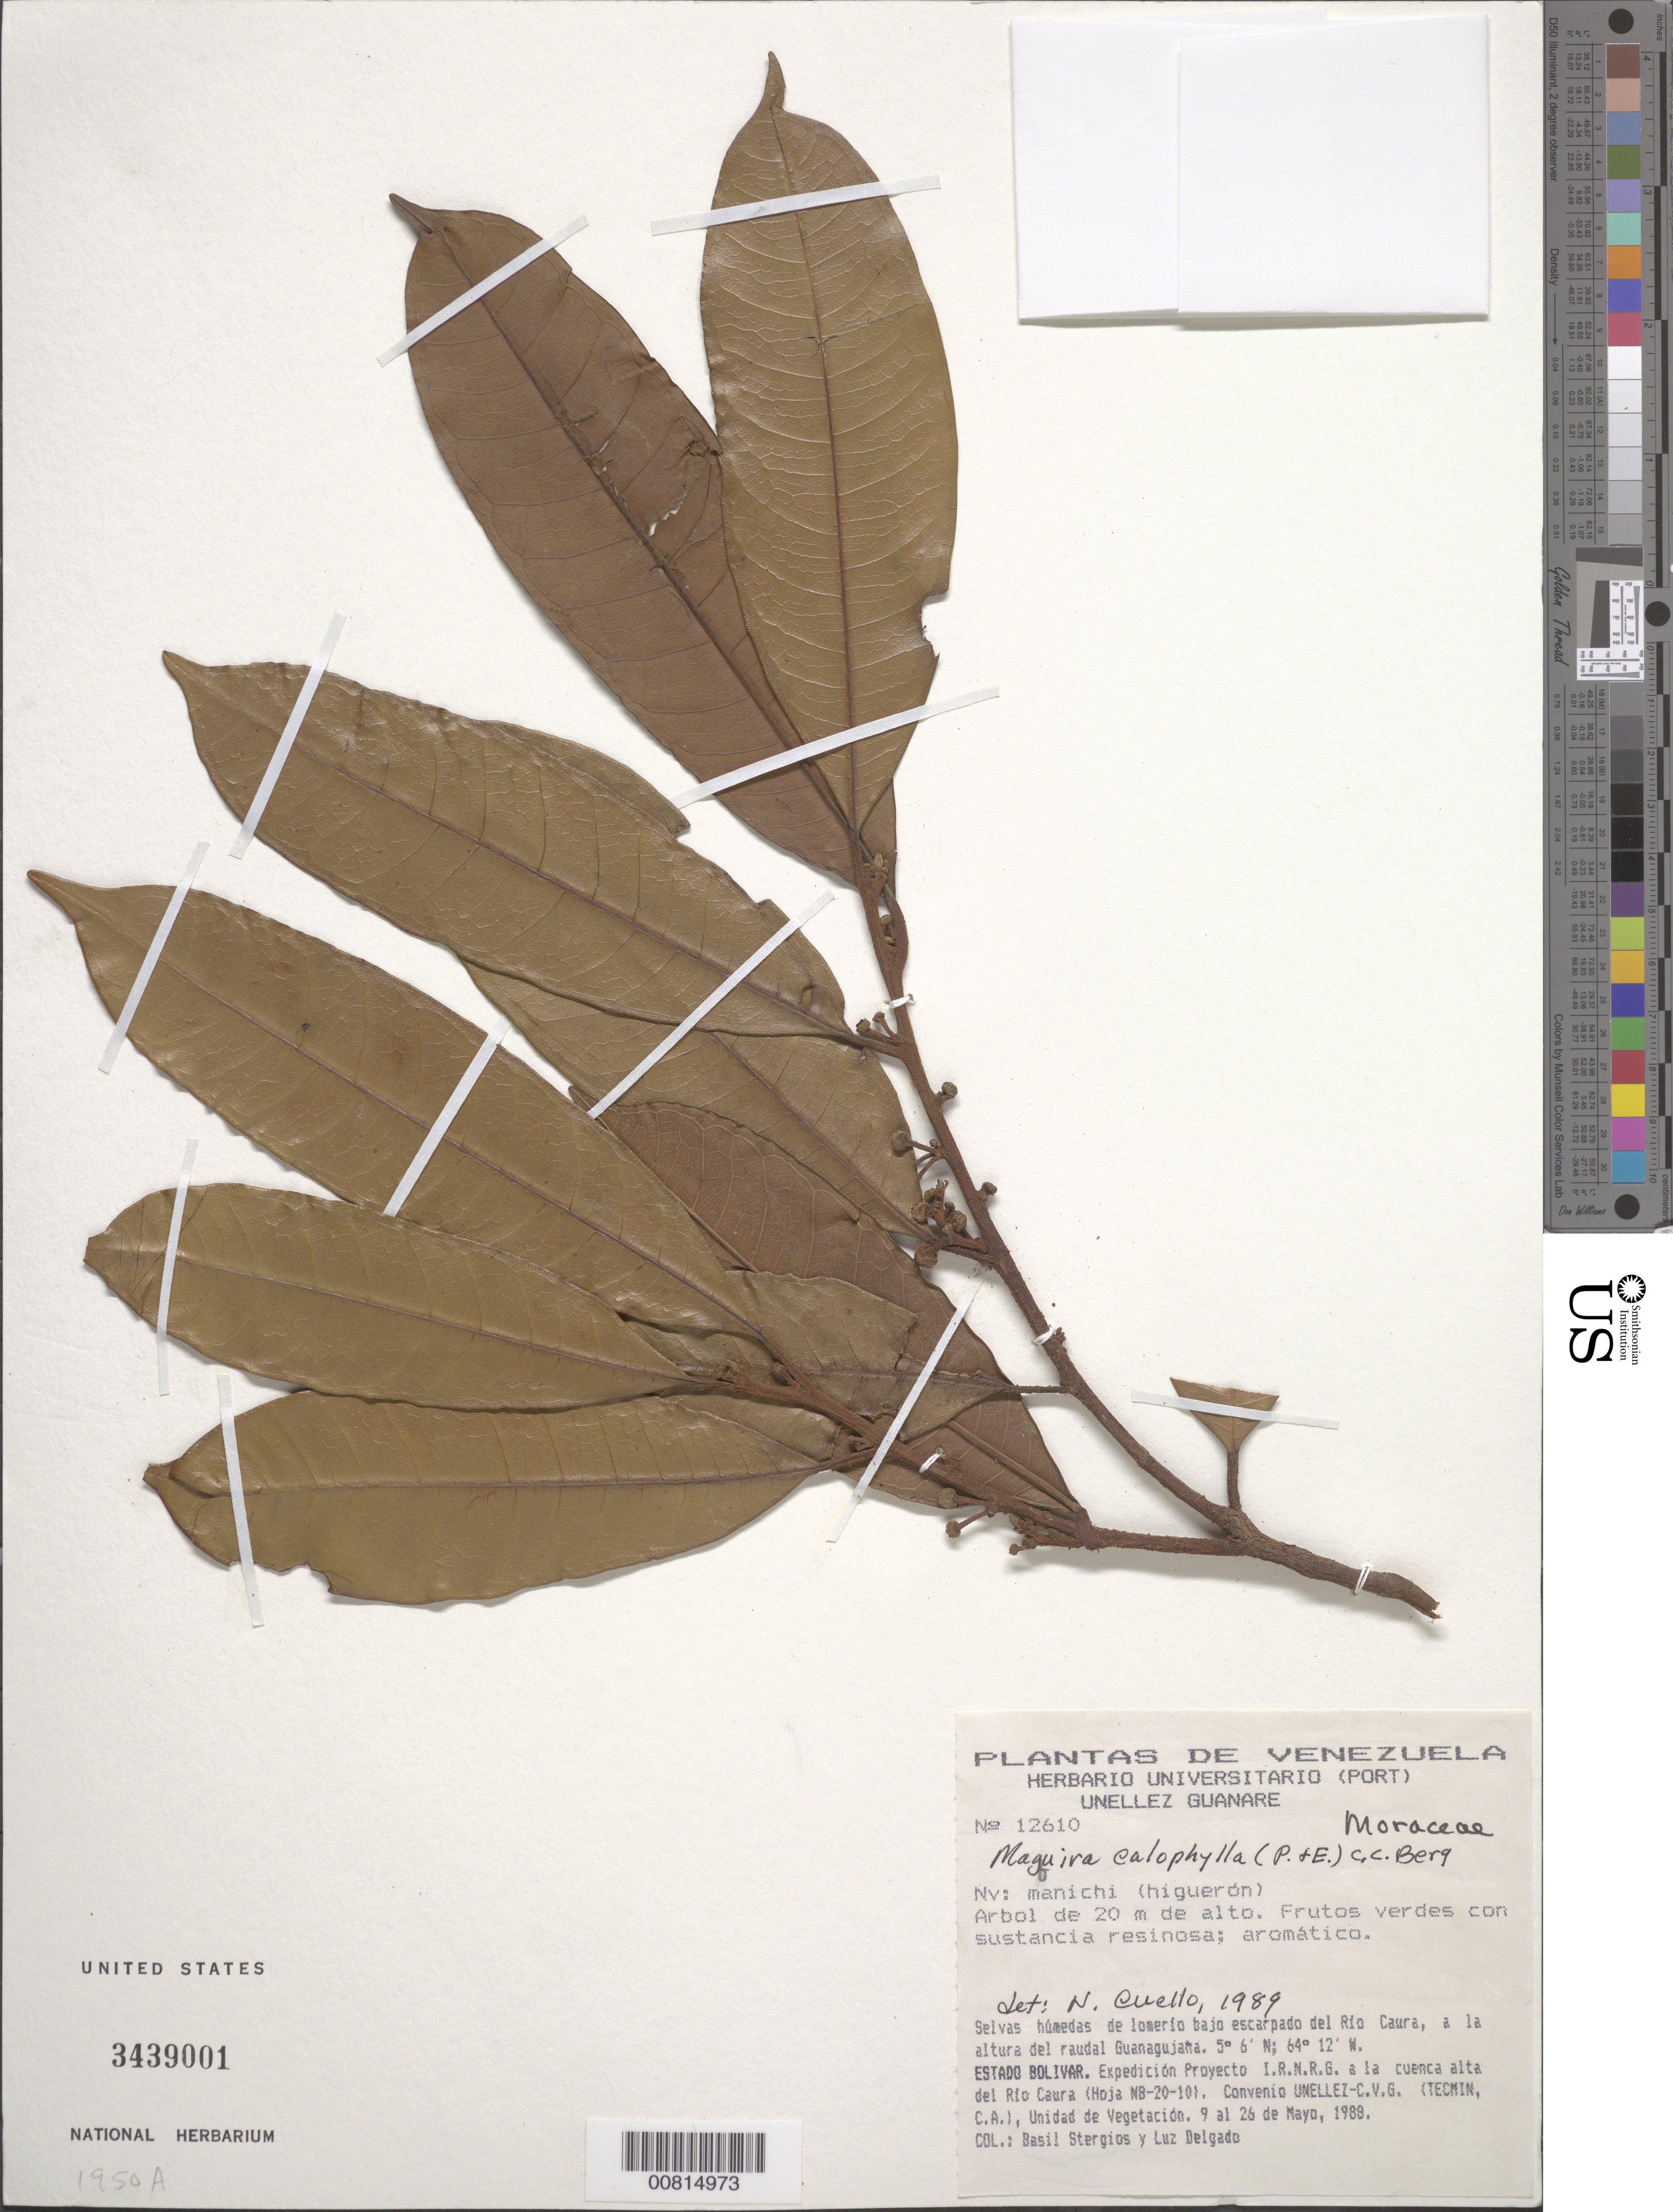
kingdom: Plantae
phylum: Tracheophyta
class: Magnoliopsida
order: Rosales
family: Moraceae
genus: Maquira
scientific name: Maquira calophylla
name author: (Poepp. & Endl.) C.C. Berg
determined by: Cuello, Nidia L.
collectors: B. G. Stergios & L. Delgado V.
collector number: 12610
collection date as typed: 9-May-88 to 26-May-88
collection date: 1988-05-09/1988-05-26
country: Venezuela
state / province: Bolívar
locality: Río Caura, raudal Guanagujaña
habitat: Selvas húmedas de lomerio bajo escarpado del río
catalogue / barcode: US 3439001